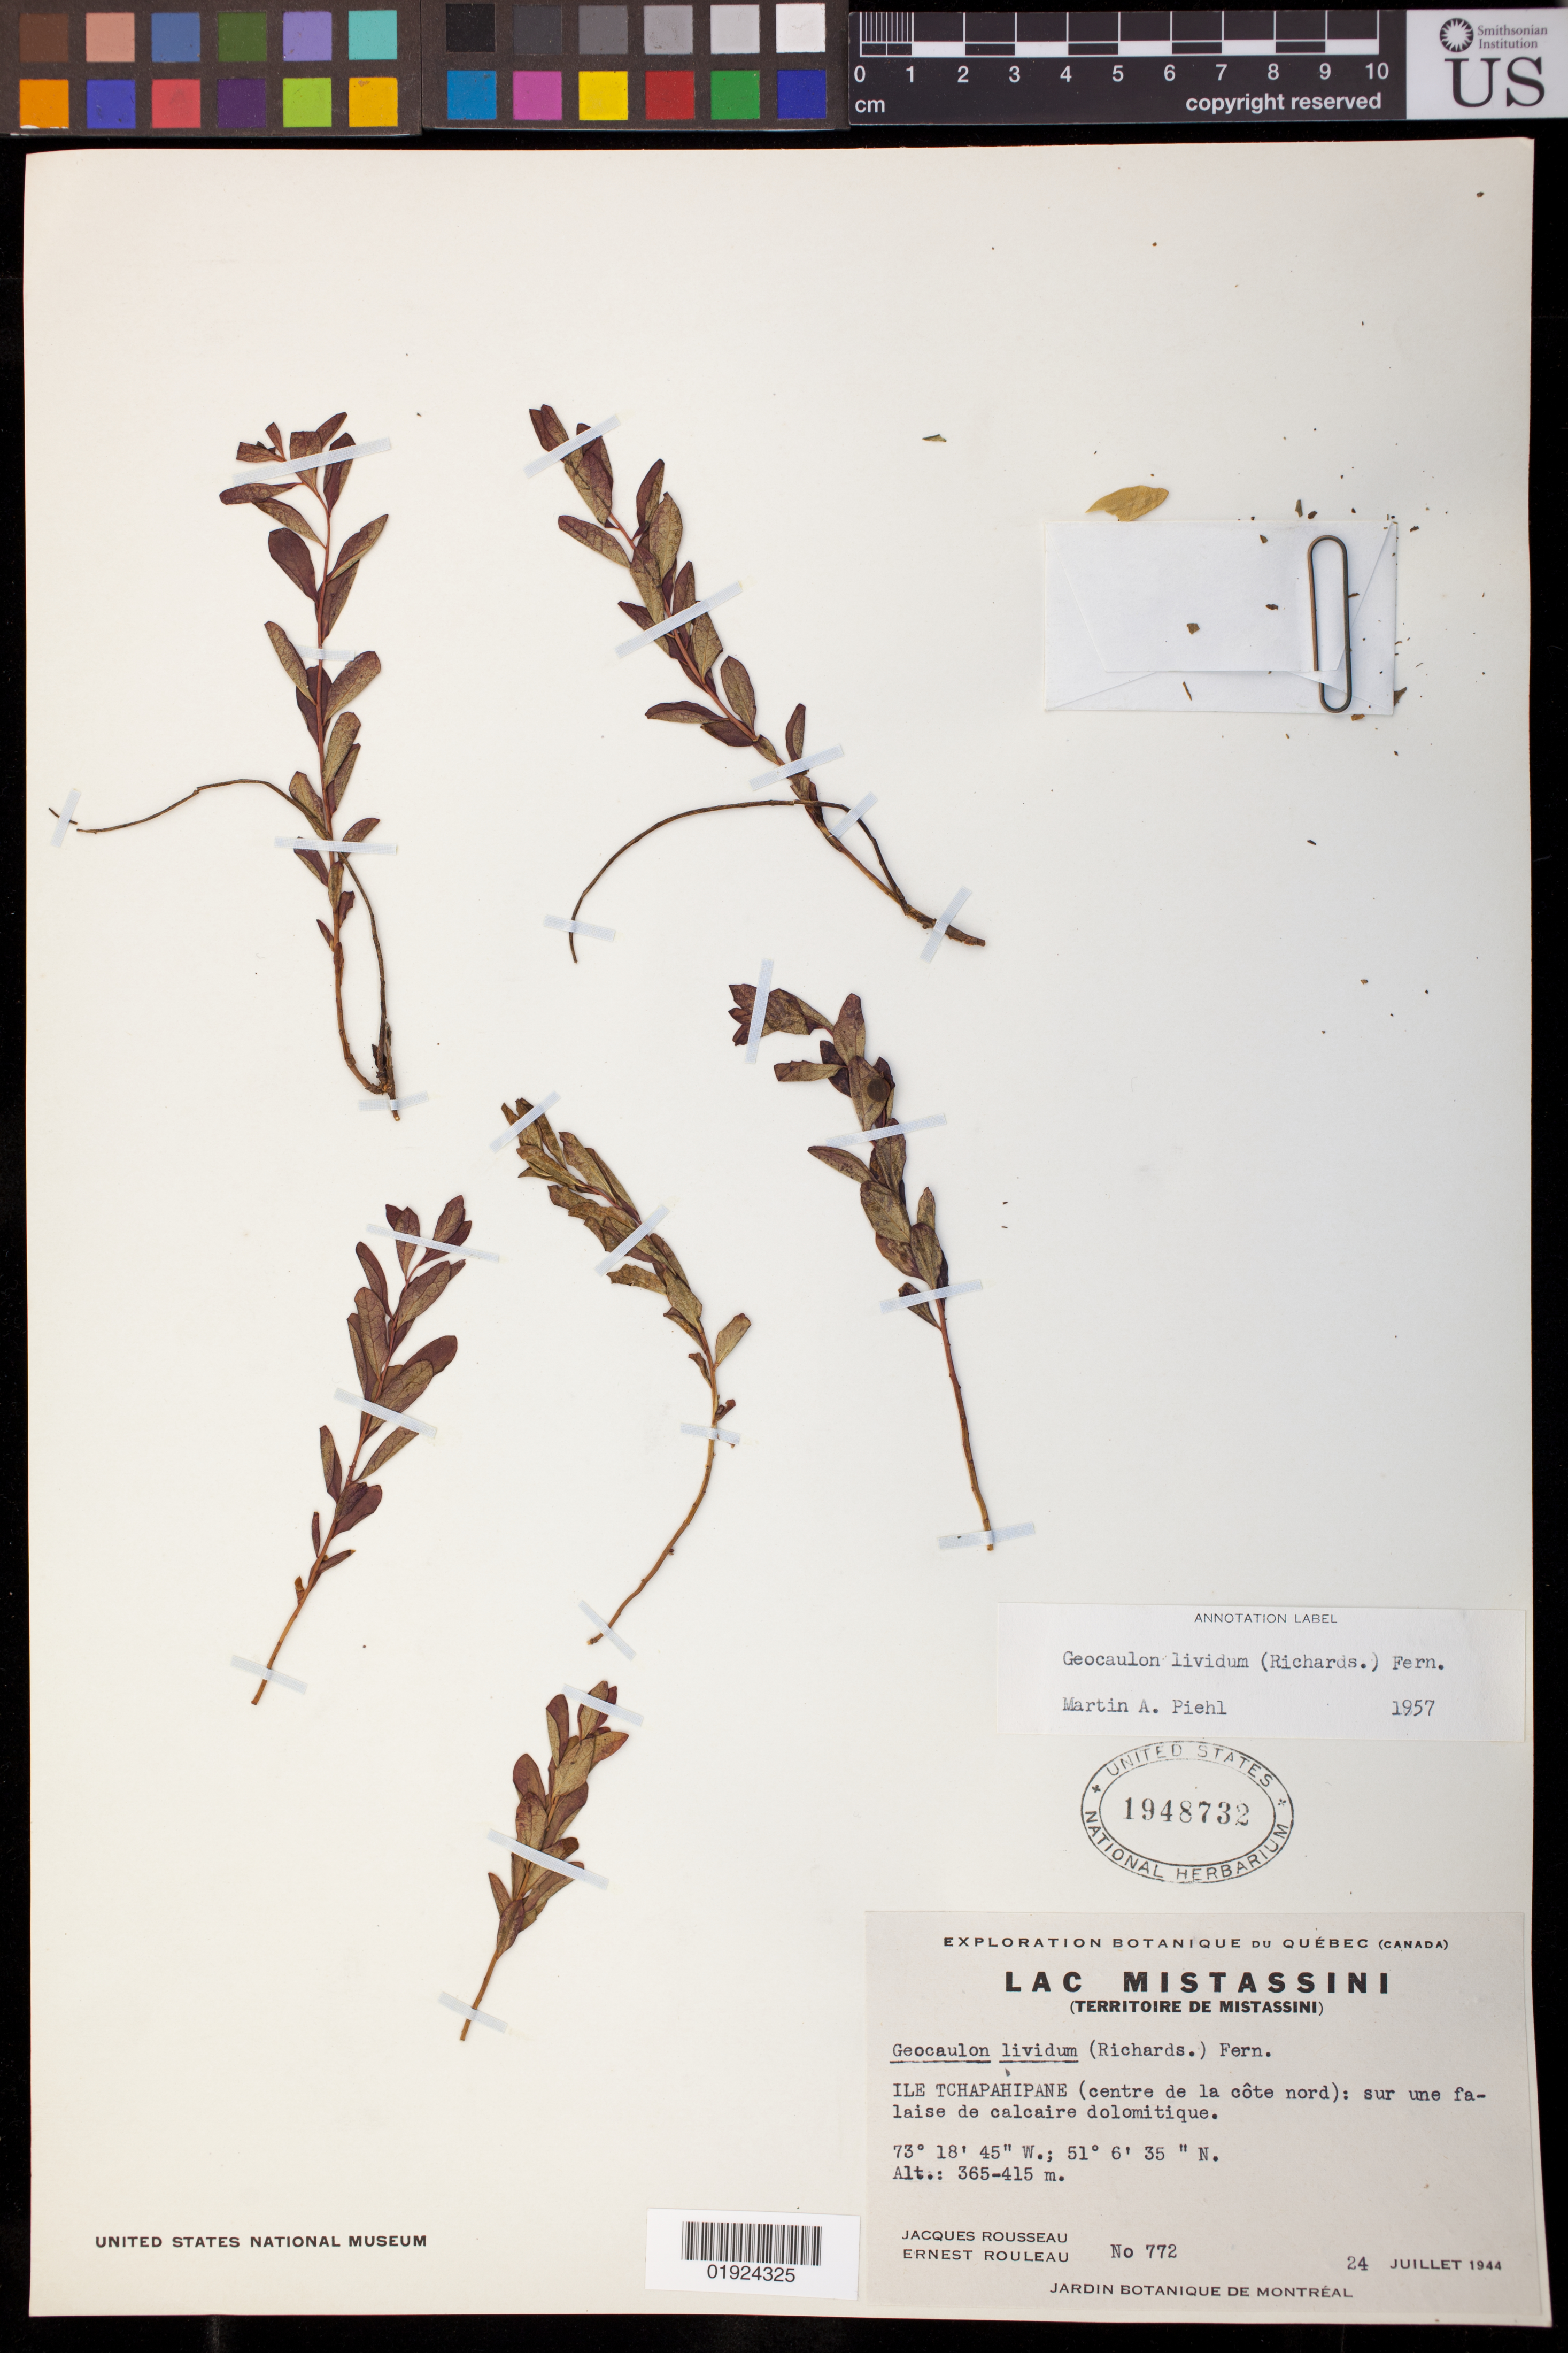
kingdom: Plantae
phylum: Tracheophyta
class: Magnoliopsida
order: Santalales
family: Comandraceae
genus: Geocaulon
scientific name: Geocaulon lividum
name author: (Richardson) Fernald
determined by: Piehl, M. A.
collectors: J. Rousseau & E. Rouleau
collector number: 772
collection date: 1944-07-24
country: Canada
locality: Ile Tchapahipane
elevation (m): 365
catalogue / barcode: US 1948732